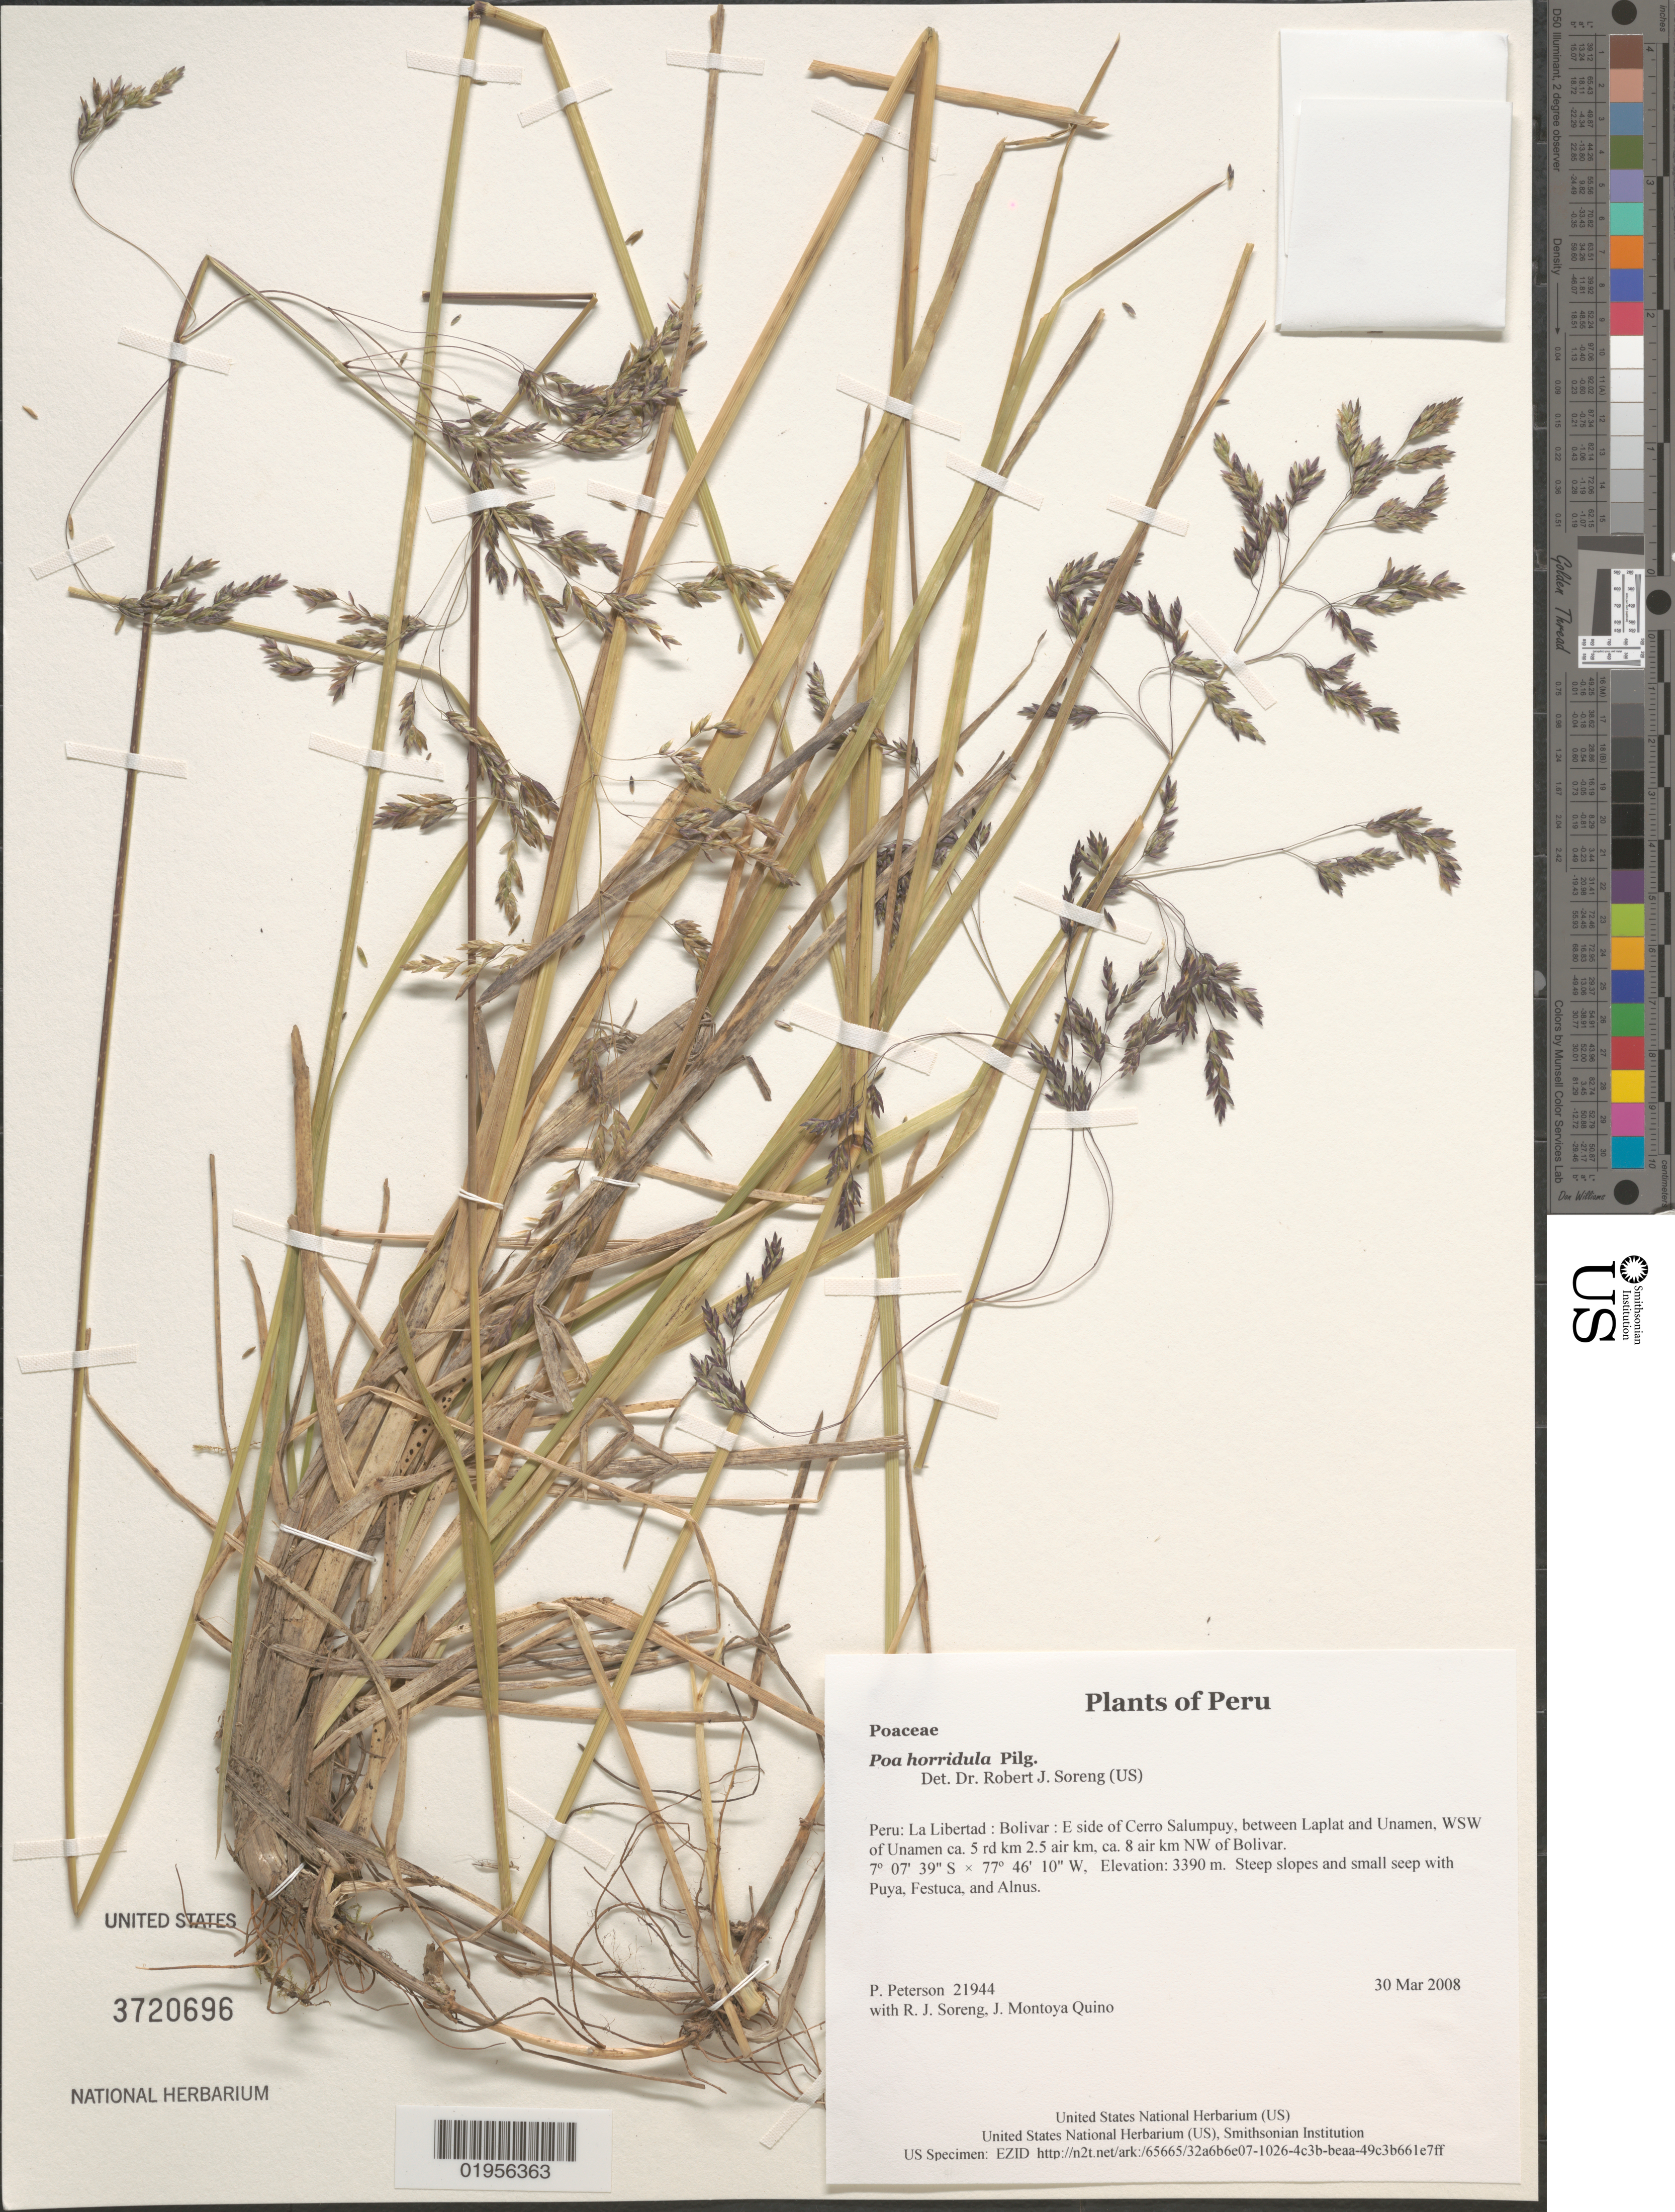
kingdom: Plantae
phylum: Tracheophyta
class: Liliopsida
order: Poales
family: Poaceae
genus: Poa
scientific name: Poa horridula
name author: Pilg.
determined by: Soreng, Robert J., Research Associate (BOT), Smithsonian Institution - National Museum of Natural History (UNITED STATES)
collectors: P. M. Peterson, R. J. Soreng & J. Montoya Quino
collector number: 21944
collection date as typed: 30 Mar 2008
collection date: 2008-03-30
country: Peru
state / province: La Libertad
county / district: Bolívar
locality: E side of Cerro Salumpuy, between Laplat and Unamen, WSW of Unamen ca. 5 rd km 2.5 air km, ca. 8 air km NW of Bolivar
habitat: Steep slopes and small seep with Puya, Festuca, and Alnus.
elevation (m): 3390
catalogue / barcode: US 3720696